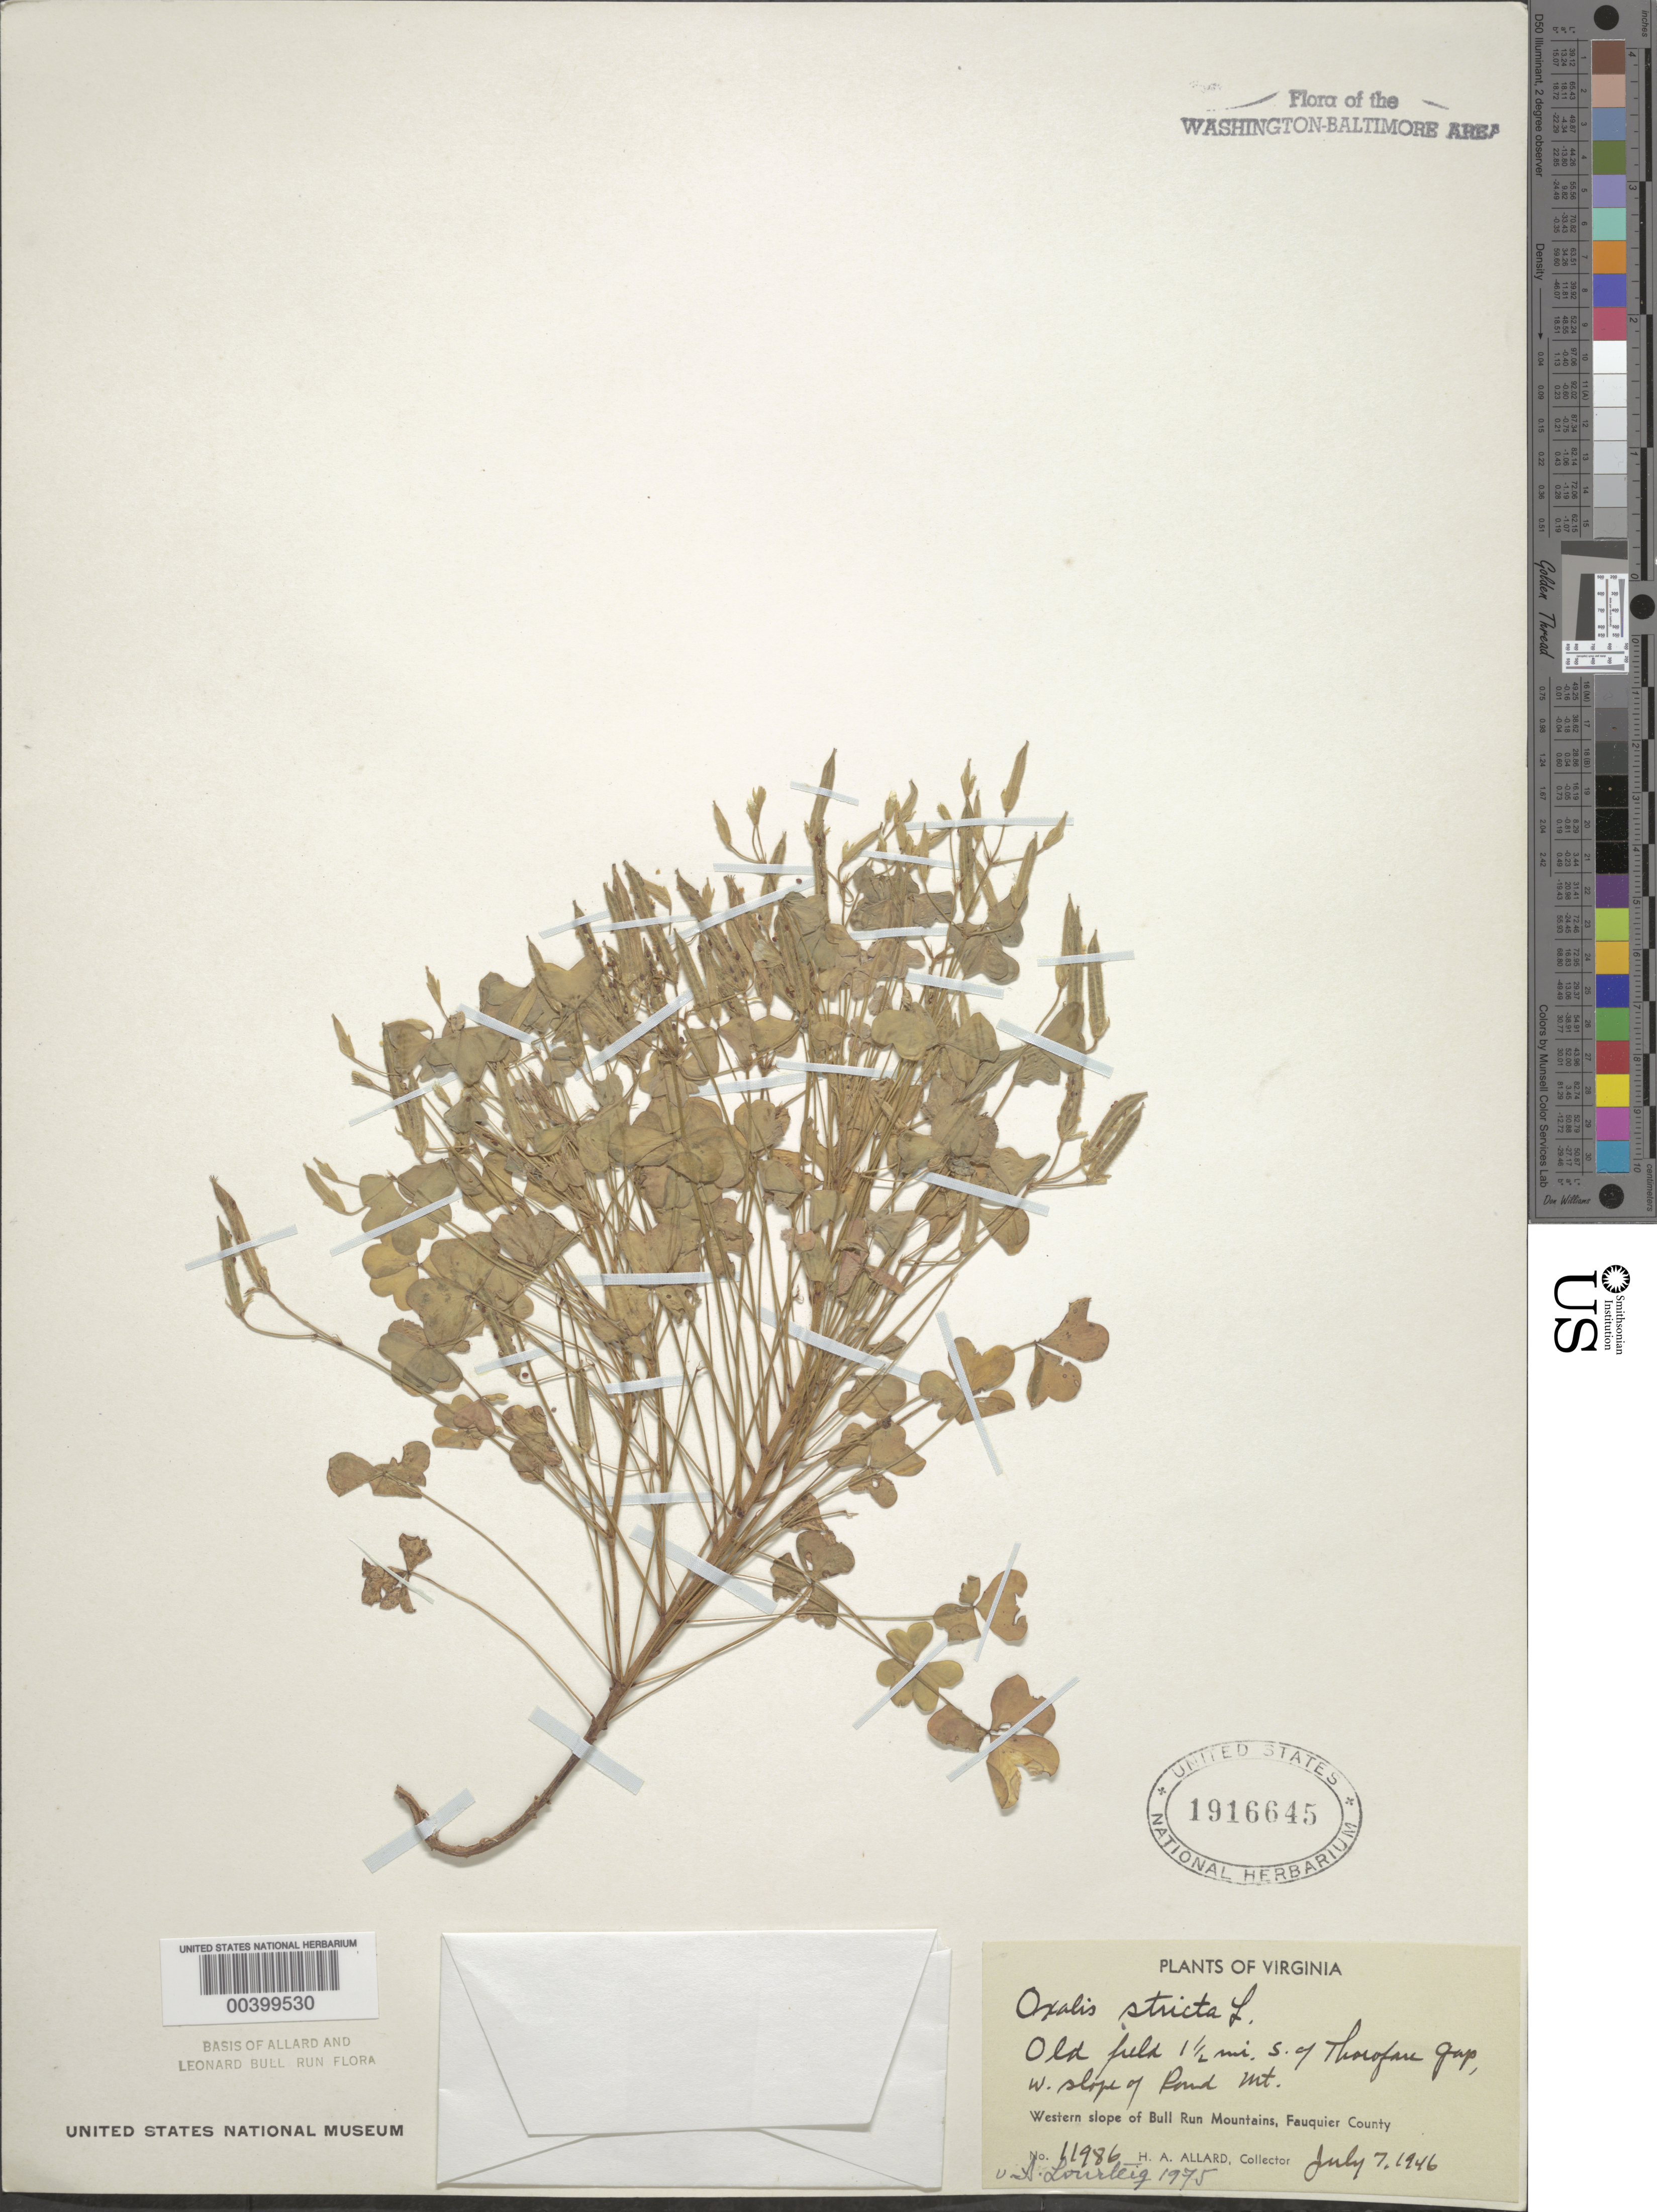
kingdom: Plantae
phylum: Tracheophyta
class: Magnoliopsida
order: Oxalidales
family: Oxalidaceae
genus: Oxalis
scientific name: Oxalis stricta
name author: L.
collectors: H. A. Allard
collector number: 11986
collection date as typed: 07 Jul 1946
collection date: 1946-07-07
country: United States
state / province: Virginia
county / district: Fauquier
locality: South of Thorofare Gap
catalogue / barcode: US 1916645